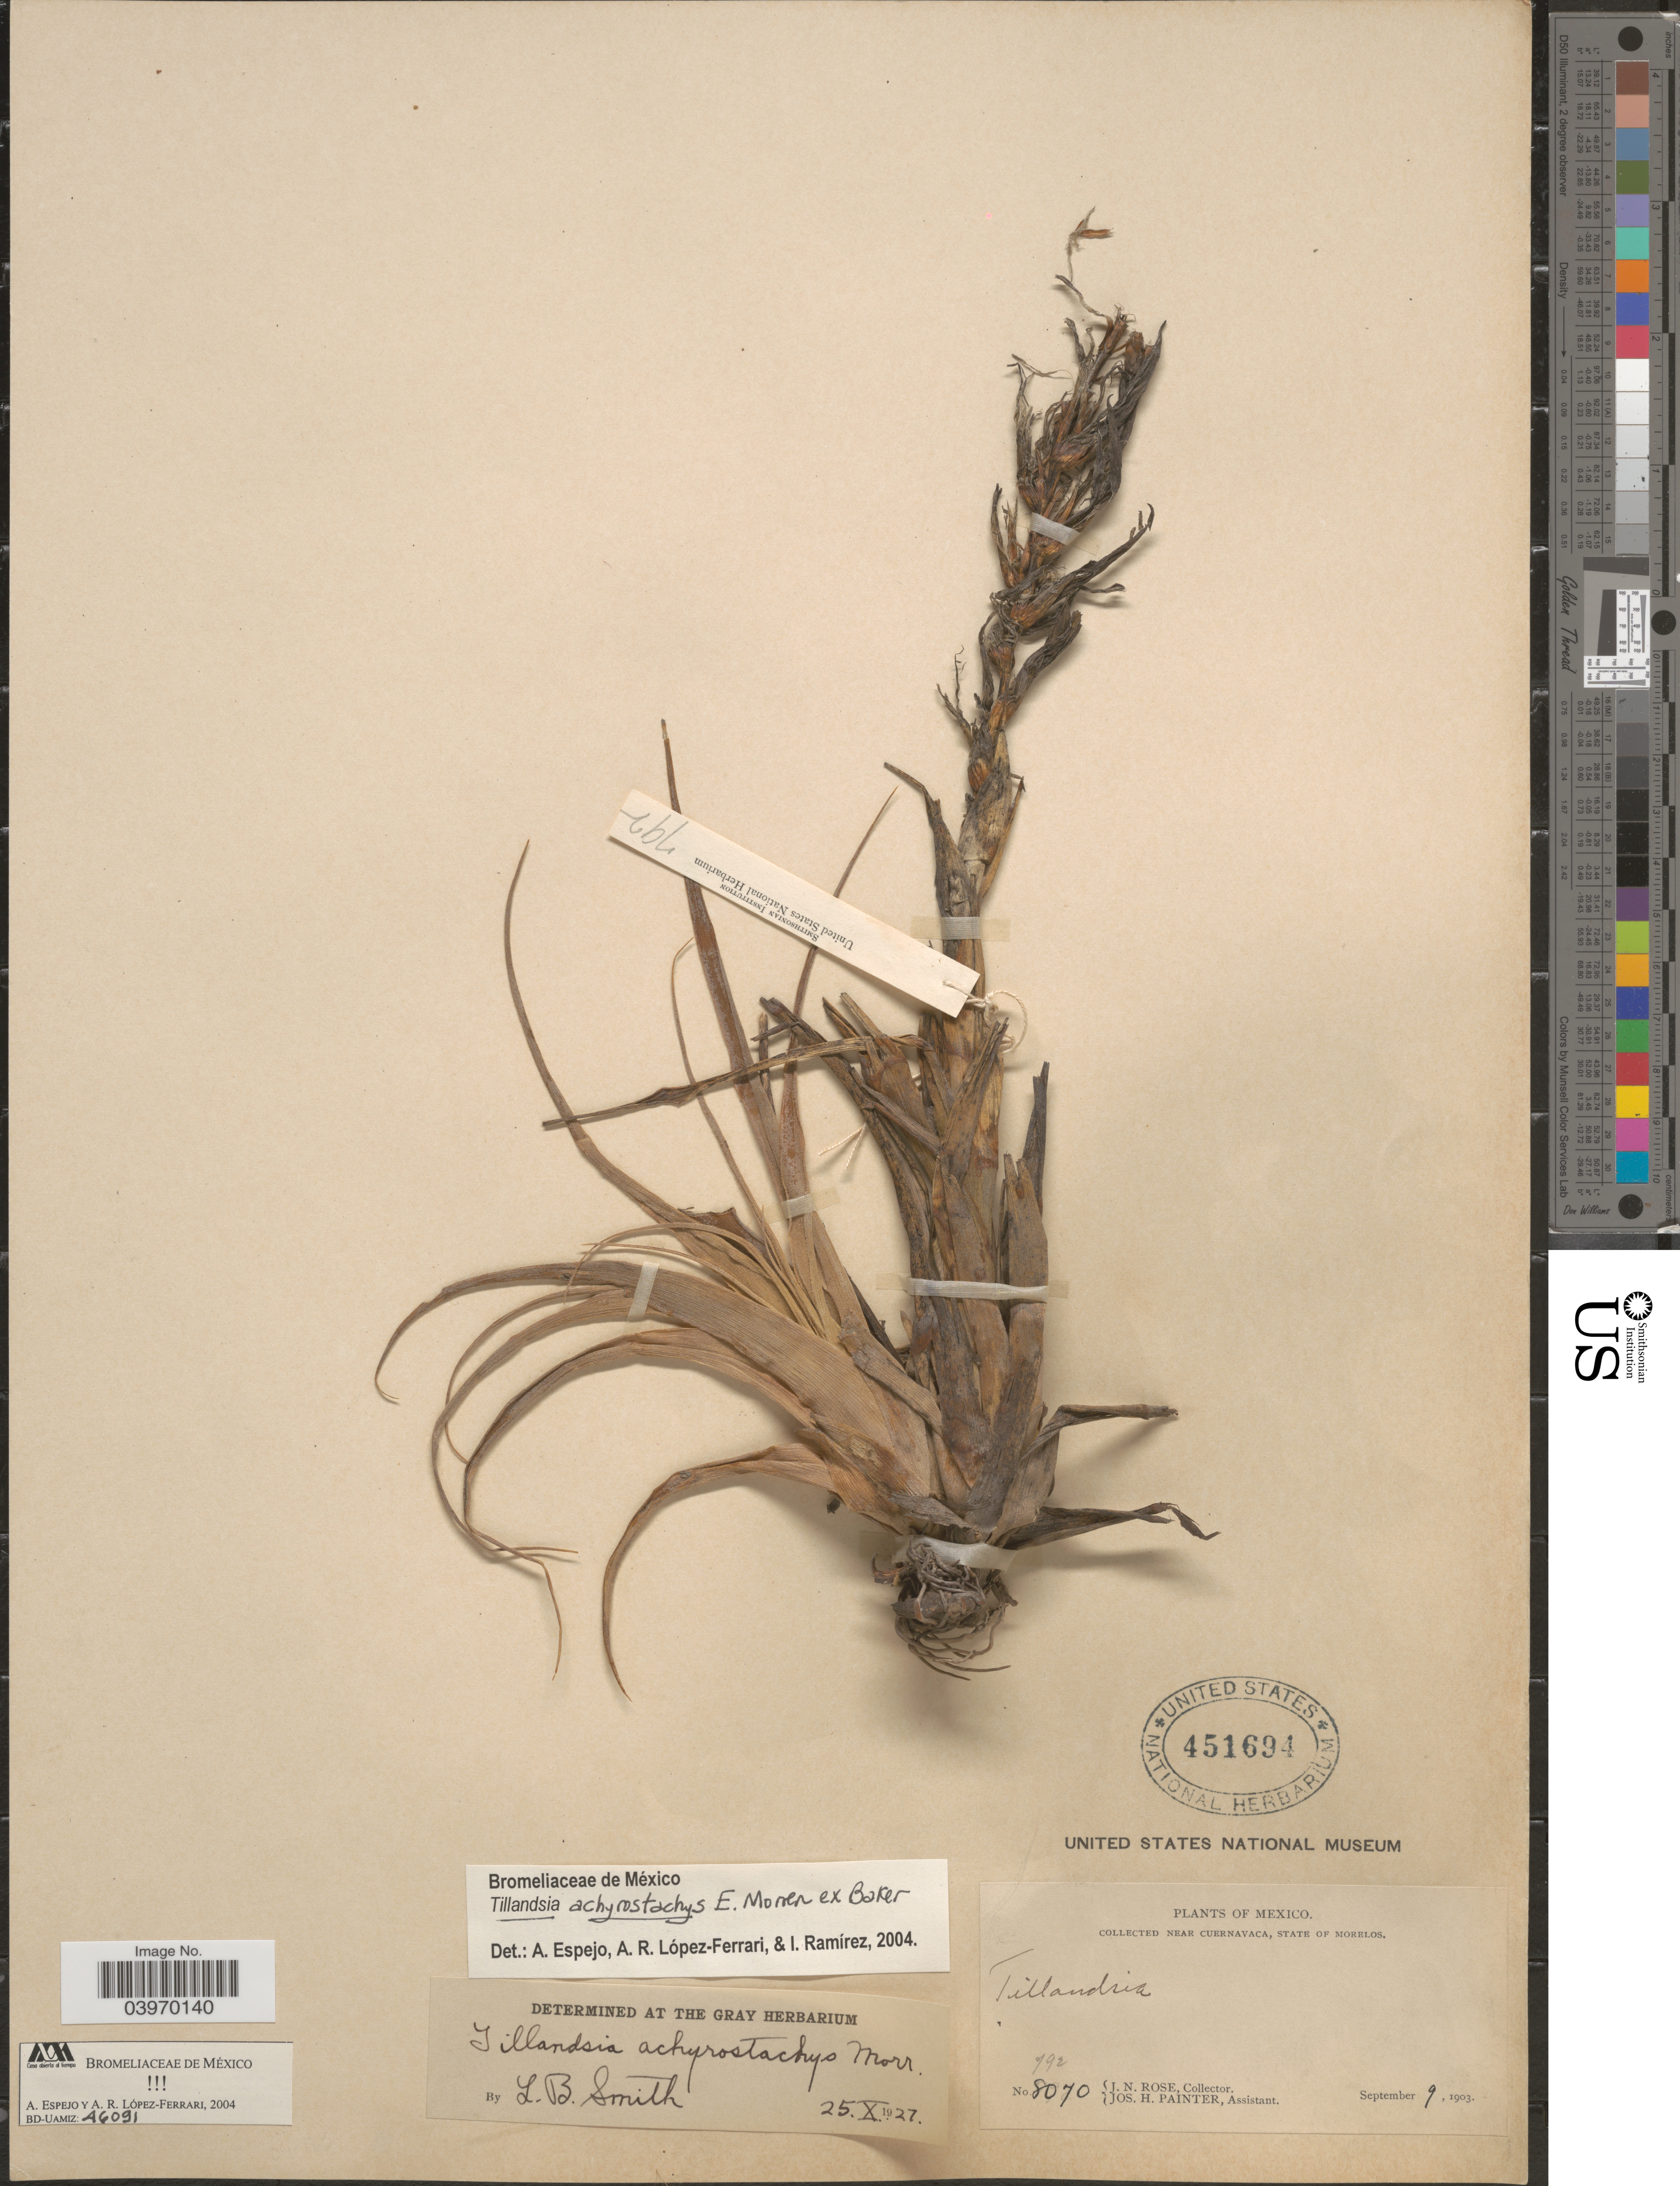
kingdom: Plantae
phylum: Tracheophyta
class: Liliopsida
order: Poales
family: Bromeliaceae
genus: Tillandsia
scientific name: Tillandsia achyrostachys var. achyrostachys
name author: É. Morren ex Baker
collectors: J. N. Rose & J. H. Painter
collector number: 8070/792?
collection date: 1903-09-09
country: Mexico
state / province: Morelos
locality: Near Cuernavaca.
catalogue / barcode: US 451694